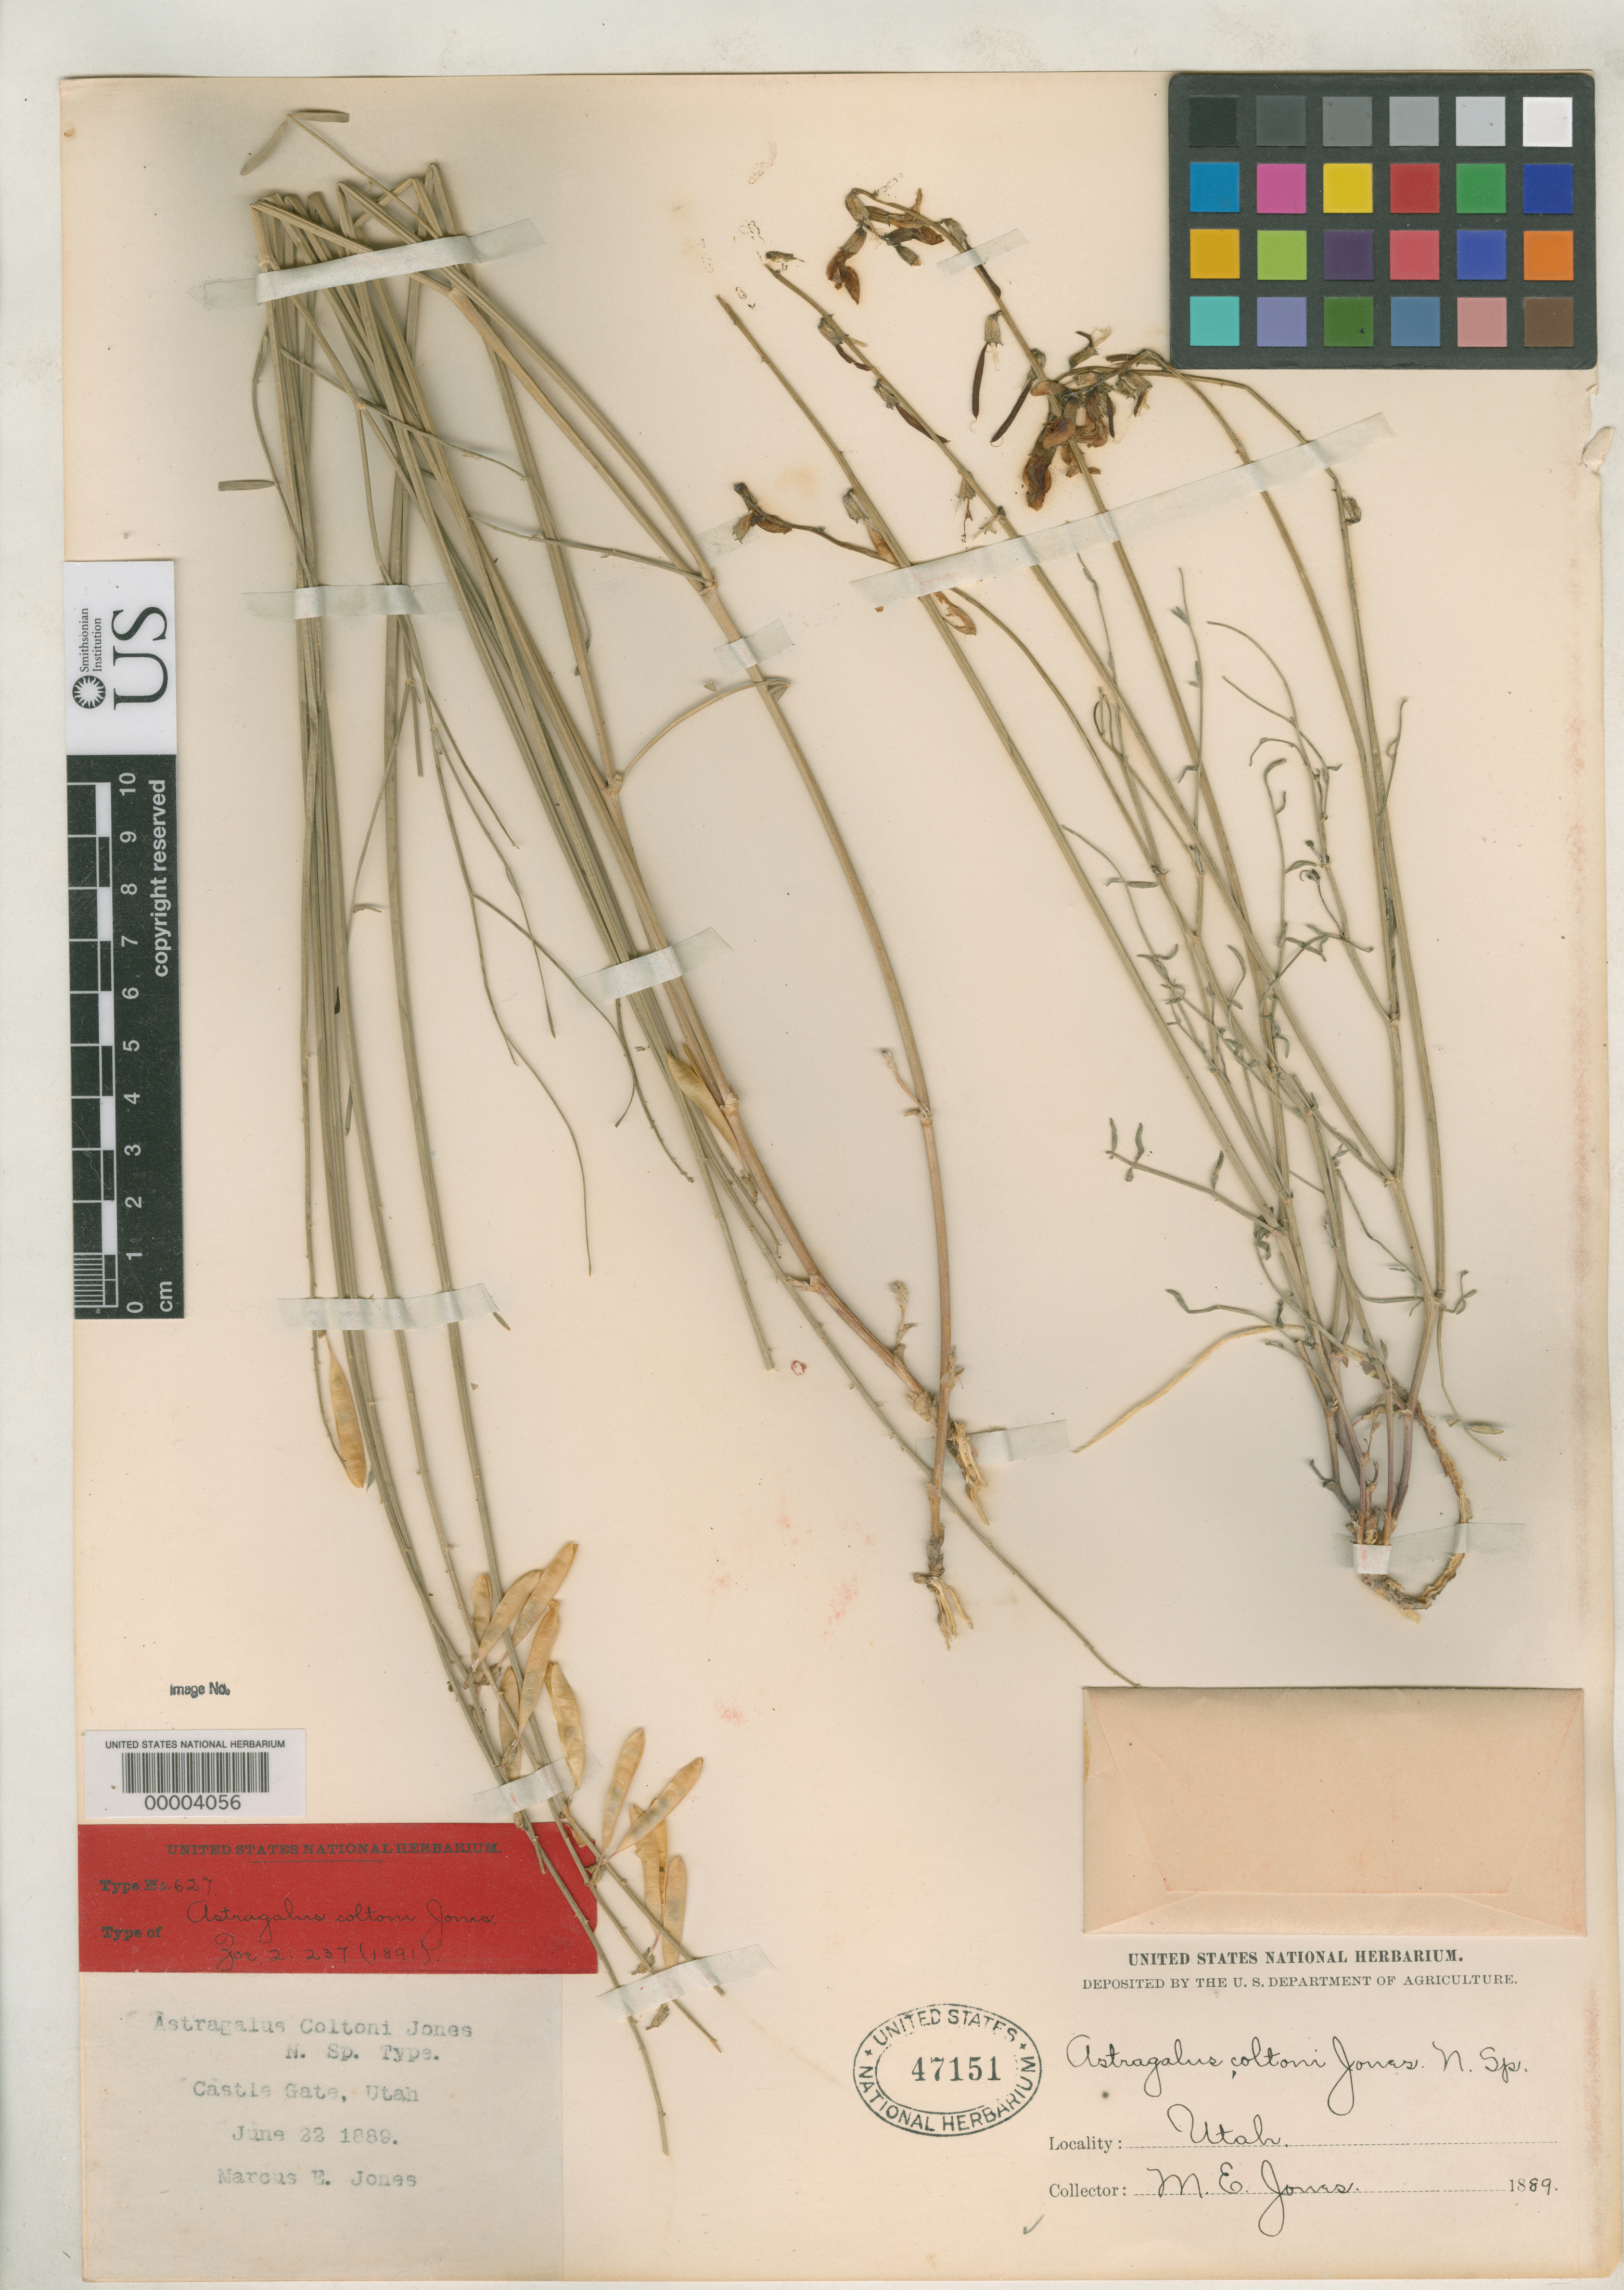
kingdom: Plantae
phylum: Tracheophyta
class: Magnoliopsida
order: Fabales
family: Fabaceae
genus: Astragalus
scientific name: Astragalus coltoni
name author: M.E. Jones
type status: Isosyntype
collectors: M. E. Jones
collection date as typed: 22 Jun 1889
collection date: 1889-06-22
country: United States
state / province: Utah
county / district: Carbon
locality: Coal Range, Castle Gate.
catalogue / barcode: US 47151